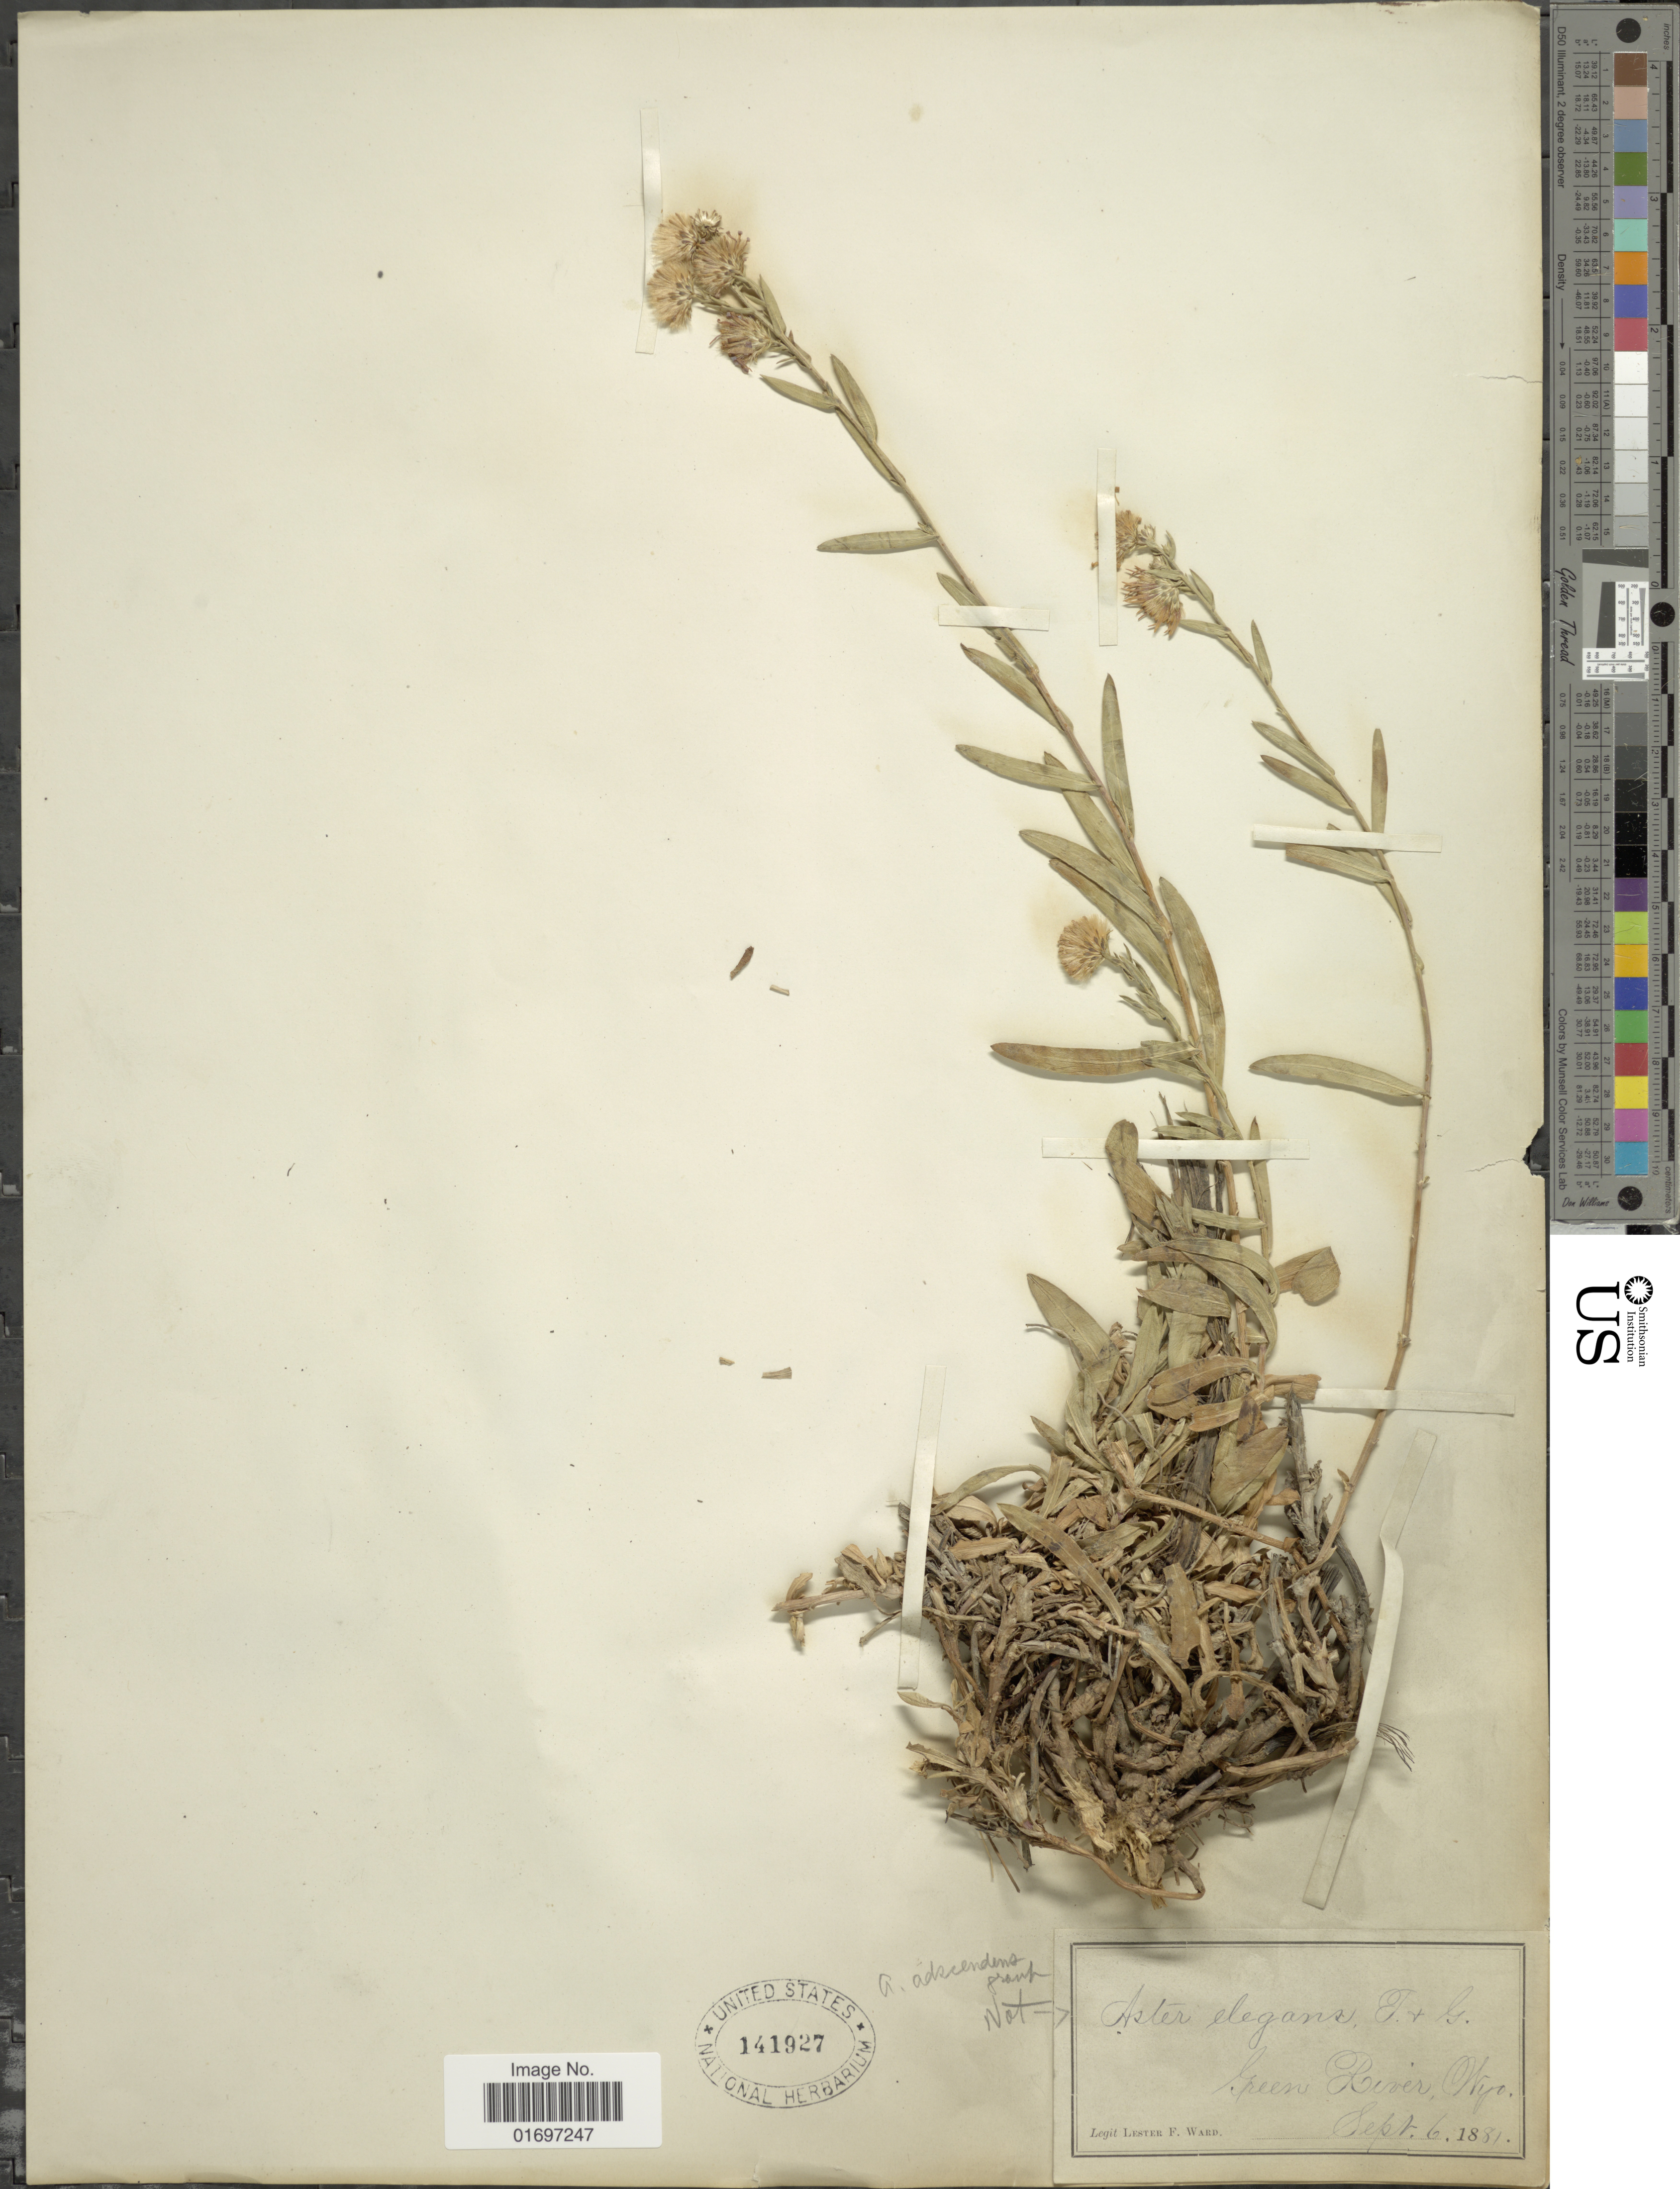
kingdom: Plantae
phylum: Tracheophyta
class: Magnoliopsida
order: Asterales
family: Asteraceae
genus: Symphyotrichum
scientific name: Symphyotrichum ascendens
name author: (Lindl.) G.L. Nesom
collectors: L. F. Ward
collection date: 1881-09-06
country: United States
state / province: Wyoming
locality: Green River, Wyo.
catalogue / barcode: US 141927